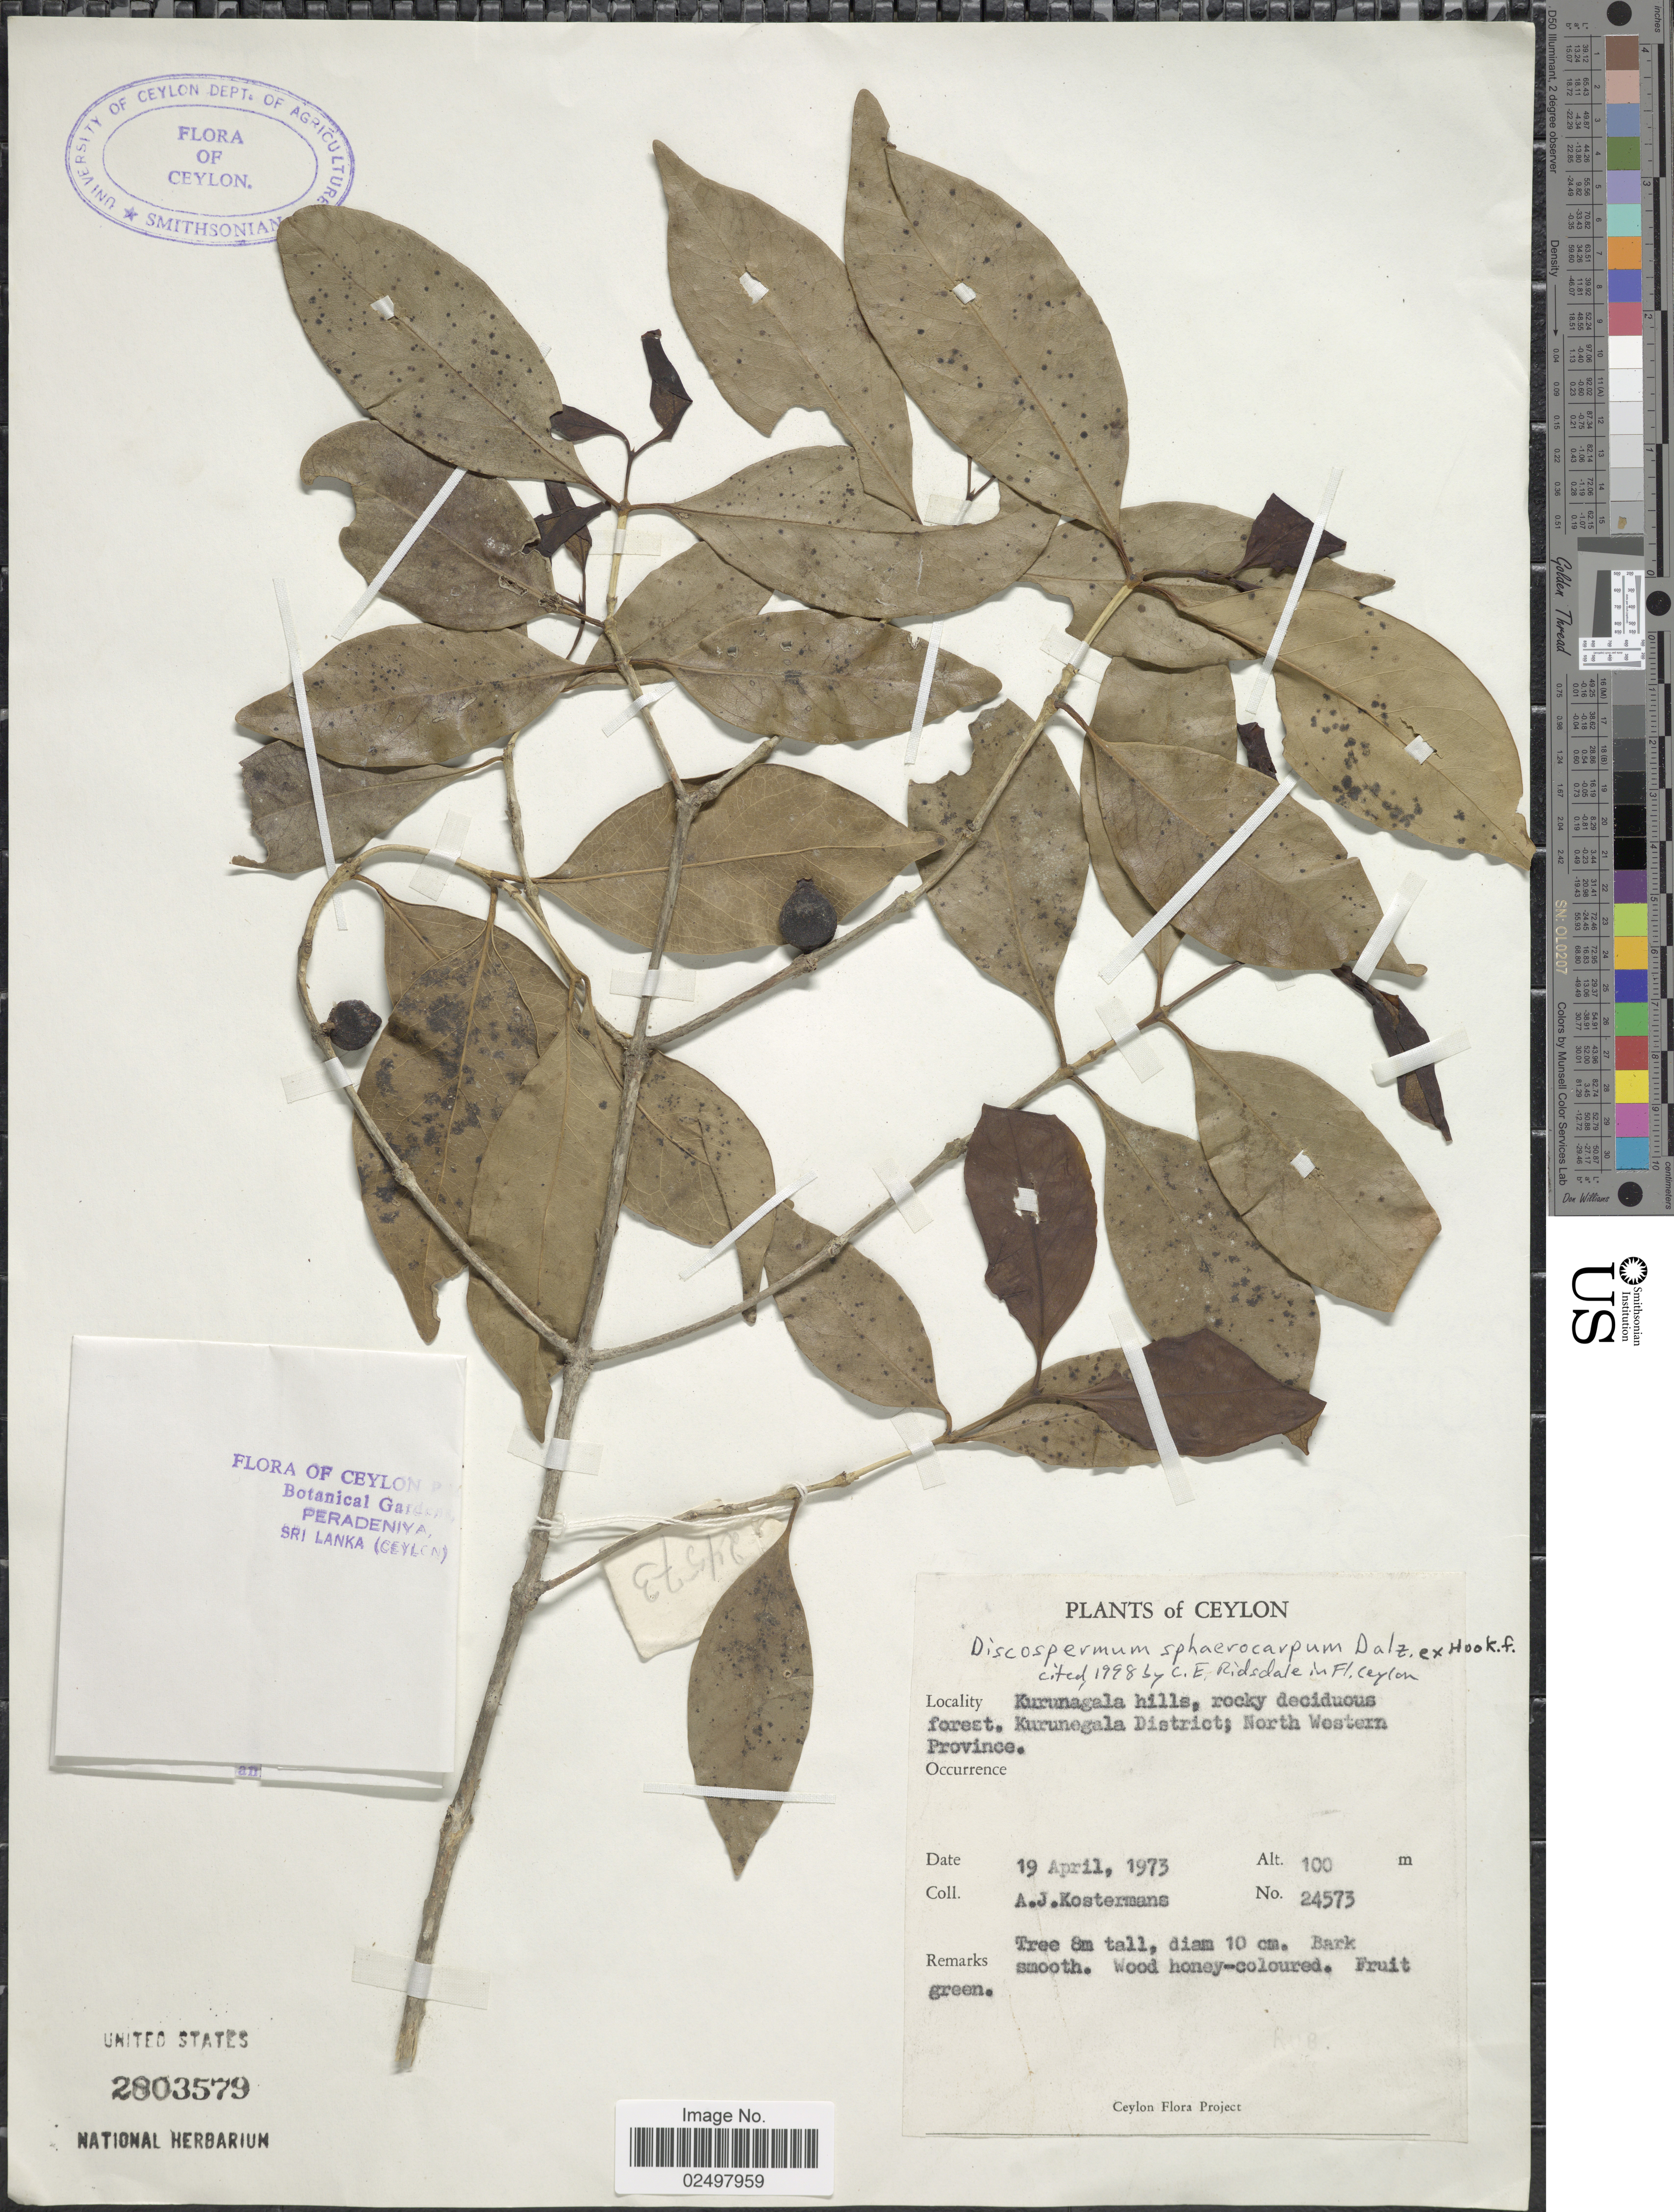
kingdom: Plantae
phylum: Tracheophyta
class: Magnoliopsida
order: Gentianales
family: Rubiaceae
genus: Discospermum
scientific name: Discospermum sphaerocarpum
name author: Dalzell ex Hook. f.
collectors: A. J. G. Kostermans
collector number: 24573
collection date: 1973-04-19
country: Sri Lanka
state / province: North Western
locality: Ceylon, Kurunagala hills, Kurunegala District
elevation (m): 100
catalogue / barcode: US 2803579